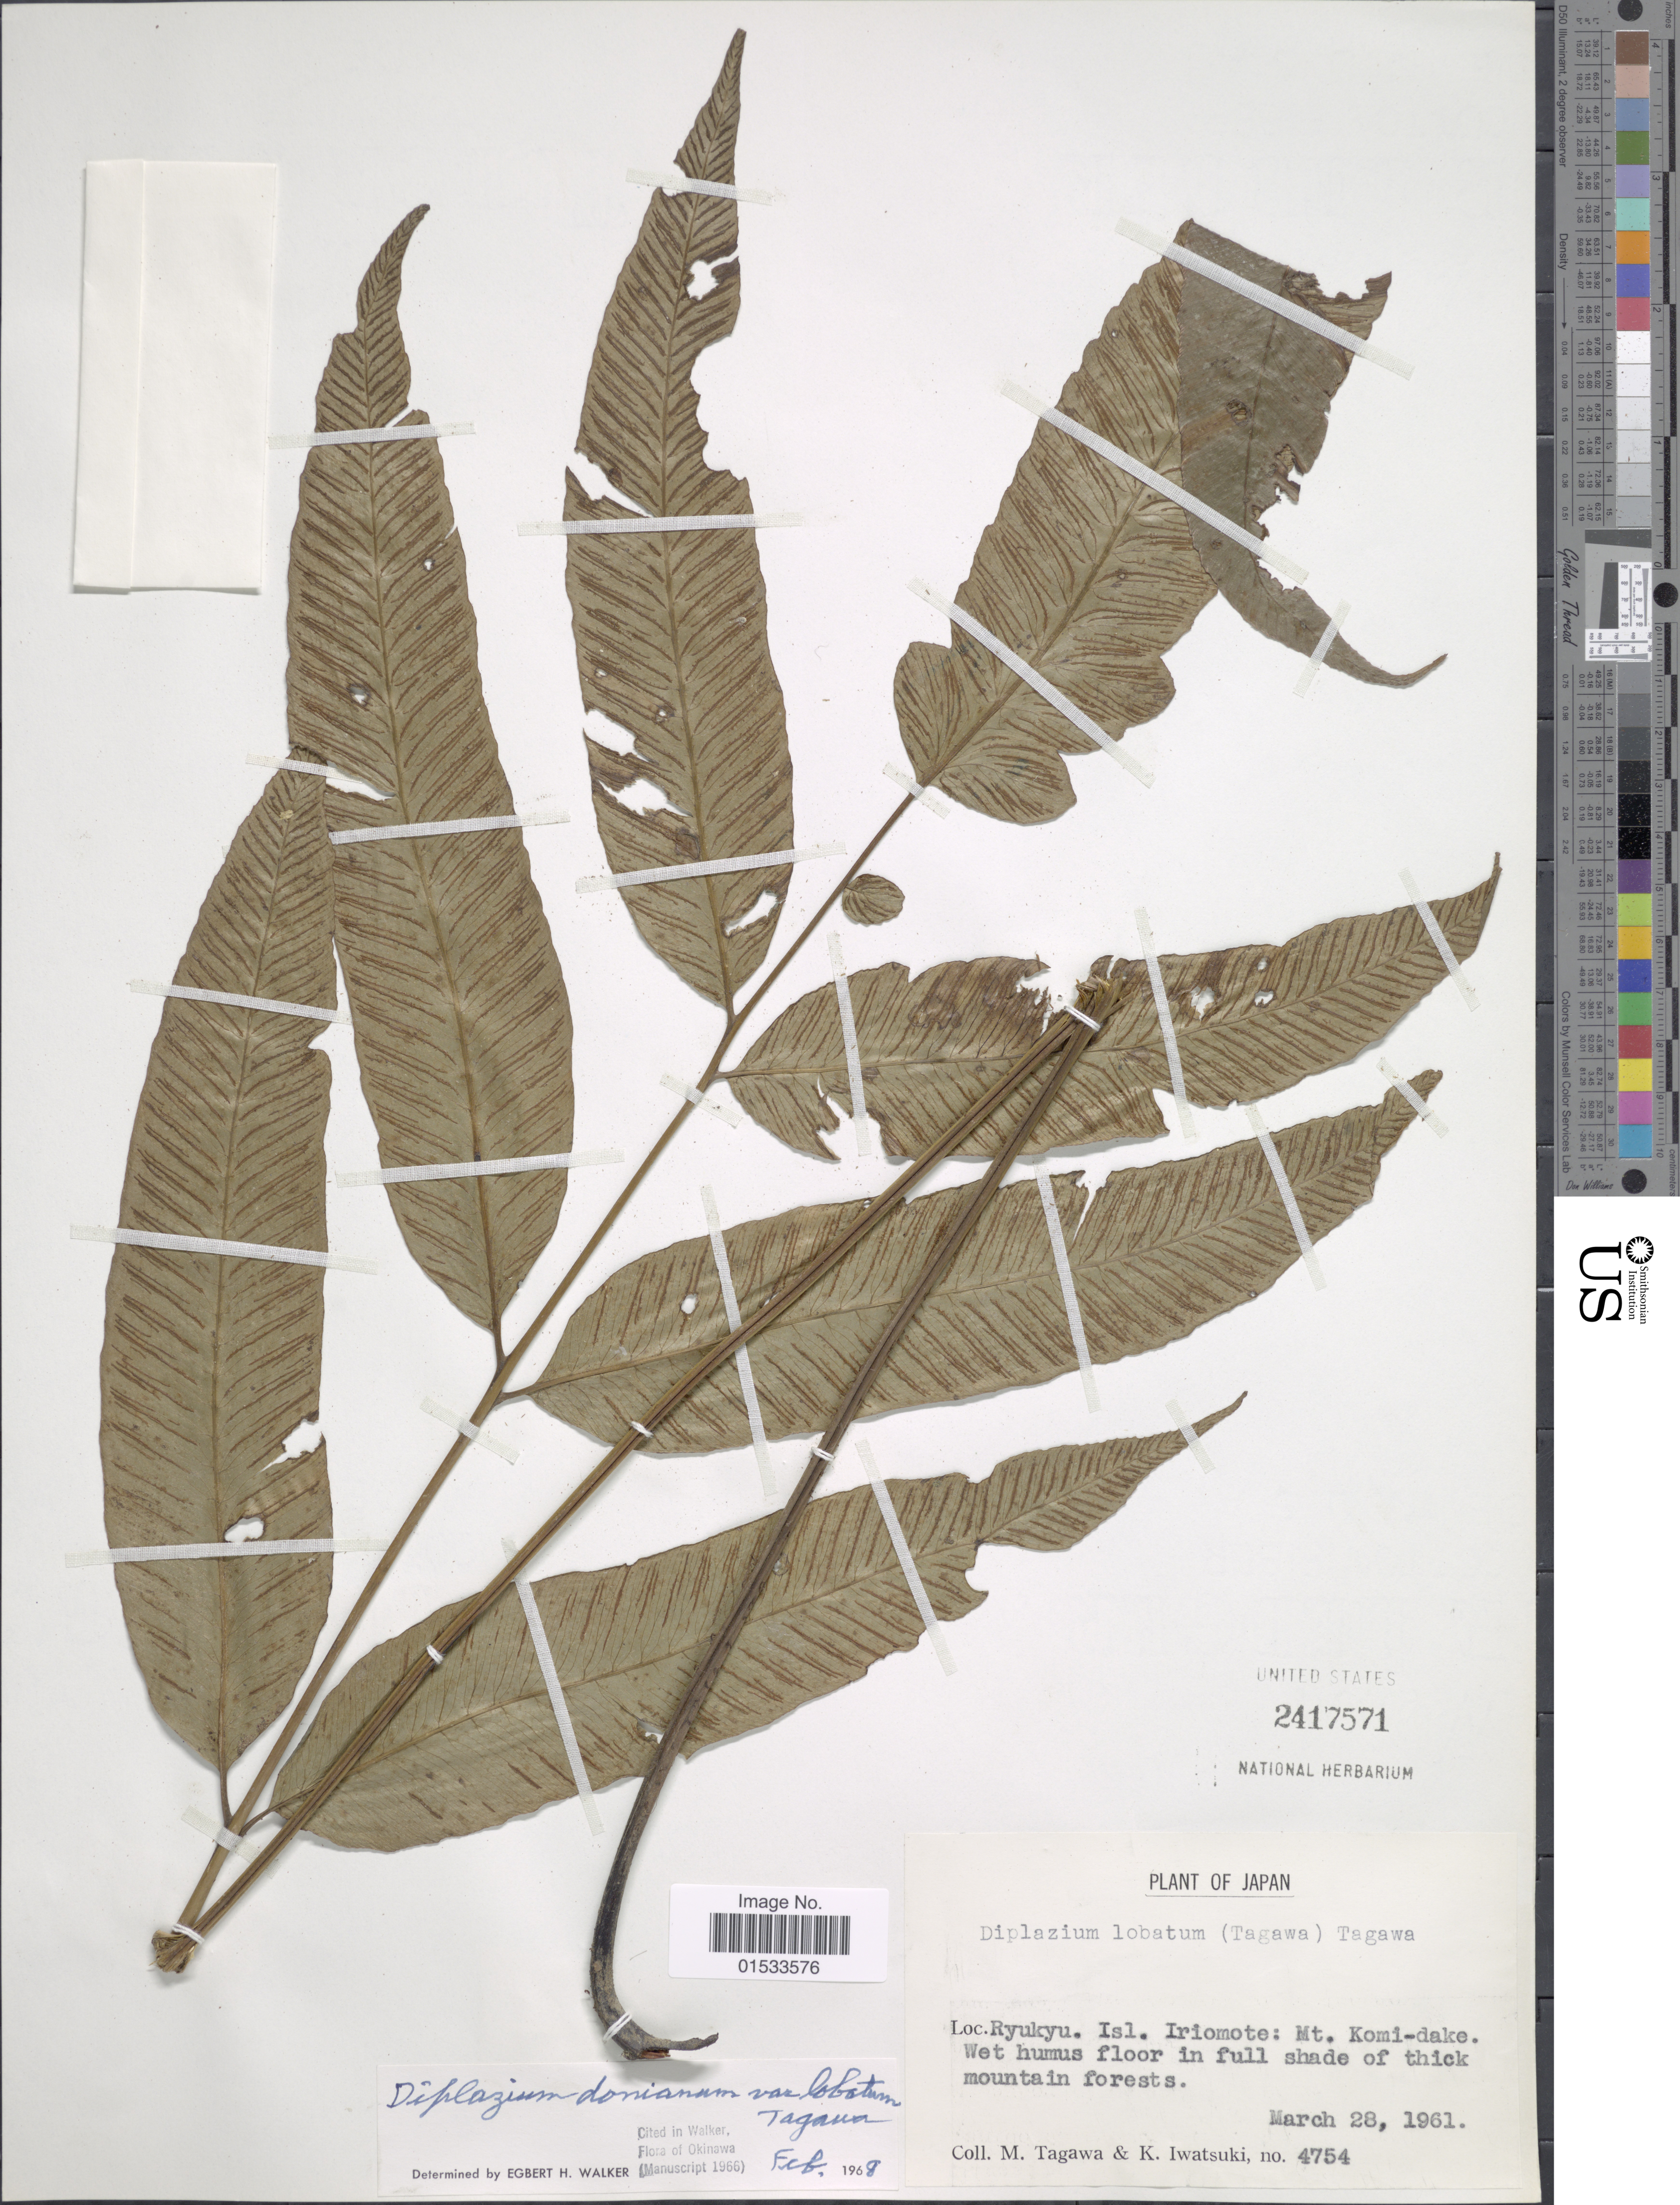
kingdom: Plantae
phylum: Tracheophyta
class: Polypodiopsida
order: Polypodiales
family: Athyriaceae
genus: Diplazium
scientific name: Diplazium donianum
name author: (Mett.) Tardieu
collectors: M. Tagawa & K. Iwatsuki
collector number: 4754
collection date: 1961-03-28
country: Japan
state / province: Okinawa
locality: Ryukyu, Isl. Iriomote: Mt. Mote- dake.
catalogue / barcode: US 2417571